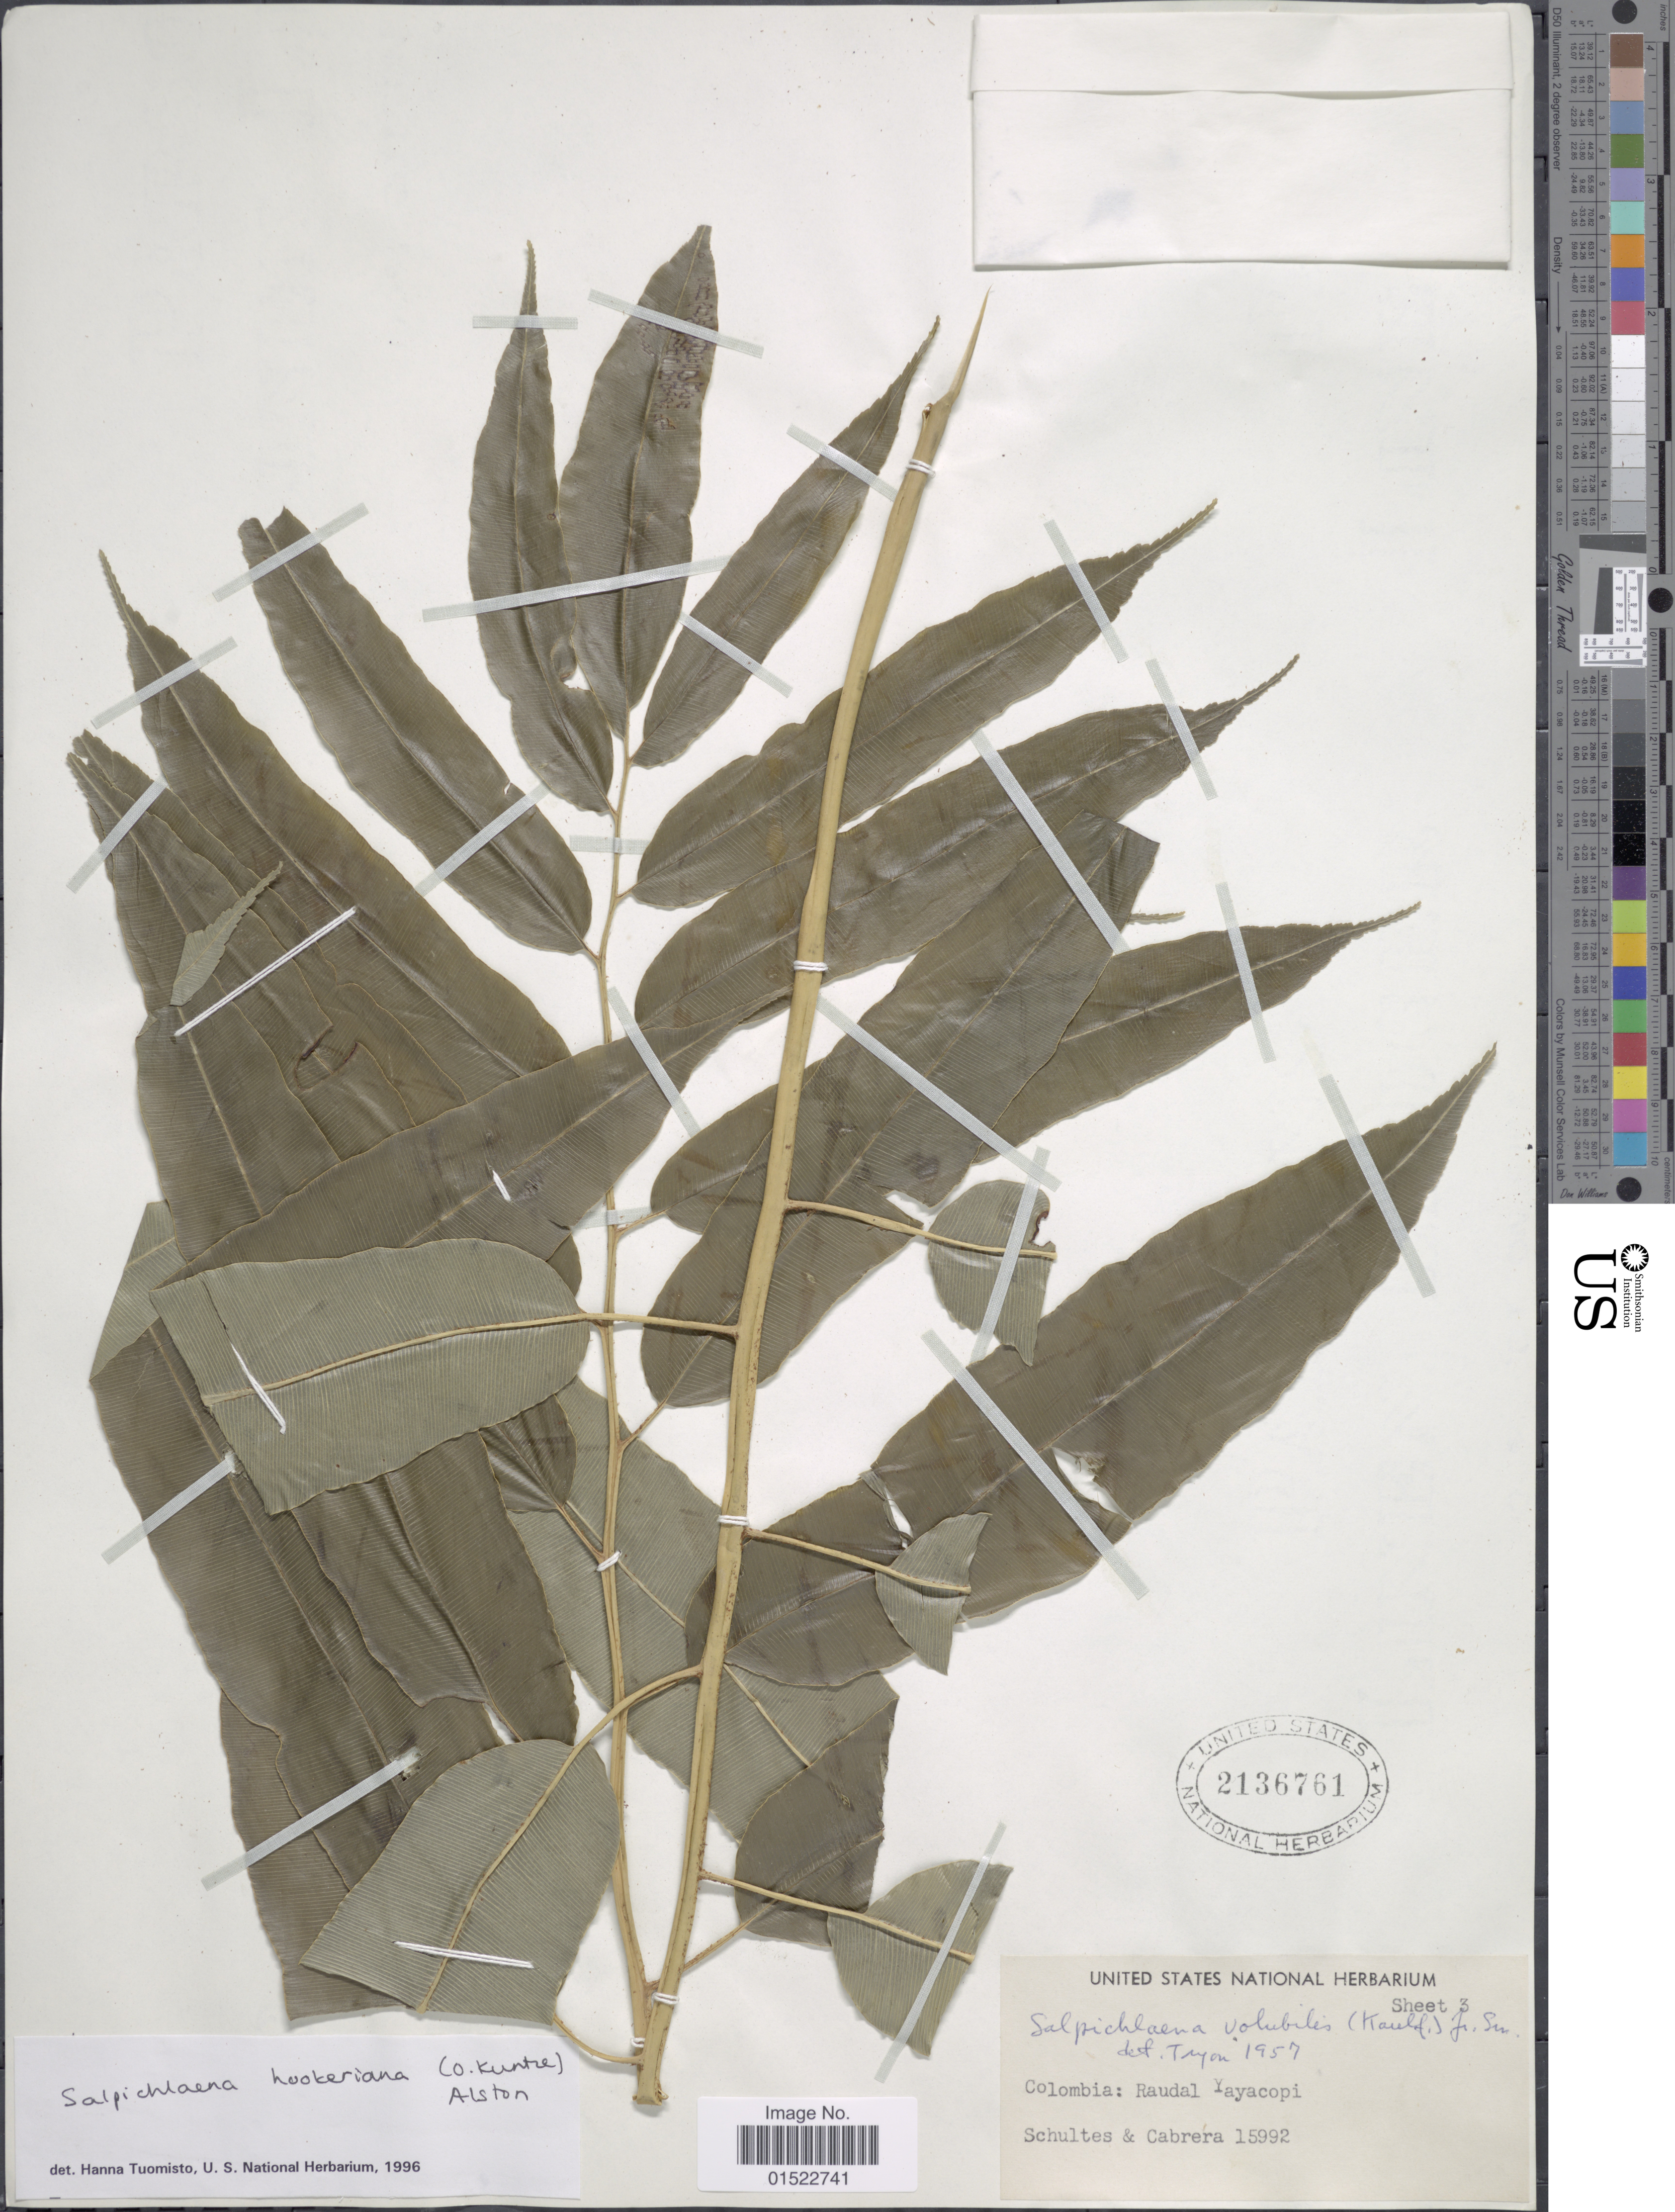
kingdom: Plantae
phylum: Tracheophyta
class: Polypodiopsida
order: Polypodiales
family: Blechnaceae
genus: Salpichlaena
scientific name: Salpichlaena hookeriana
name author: (Kuntze) Alston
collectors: -- Schultes & Cabrera, --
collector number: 15992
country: Colombia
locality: Raudal Yayacopi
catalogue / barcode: US 2136761